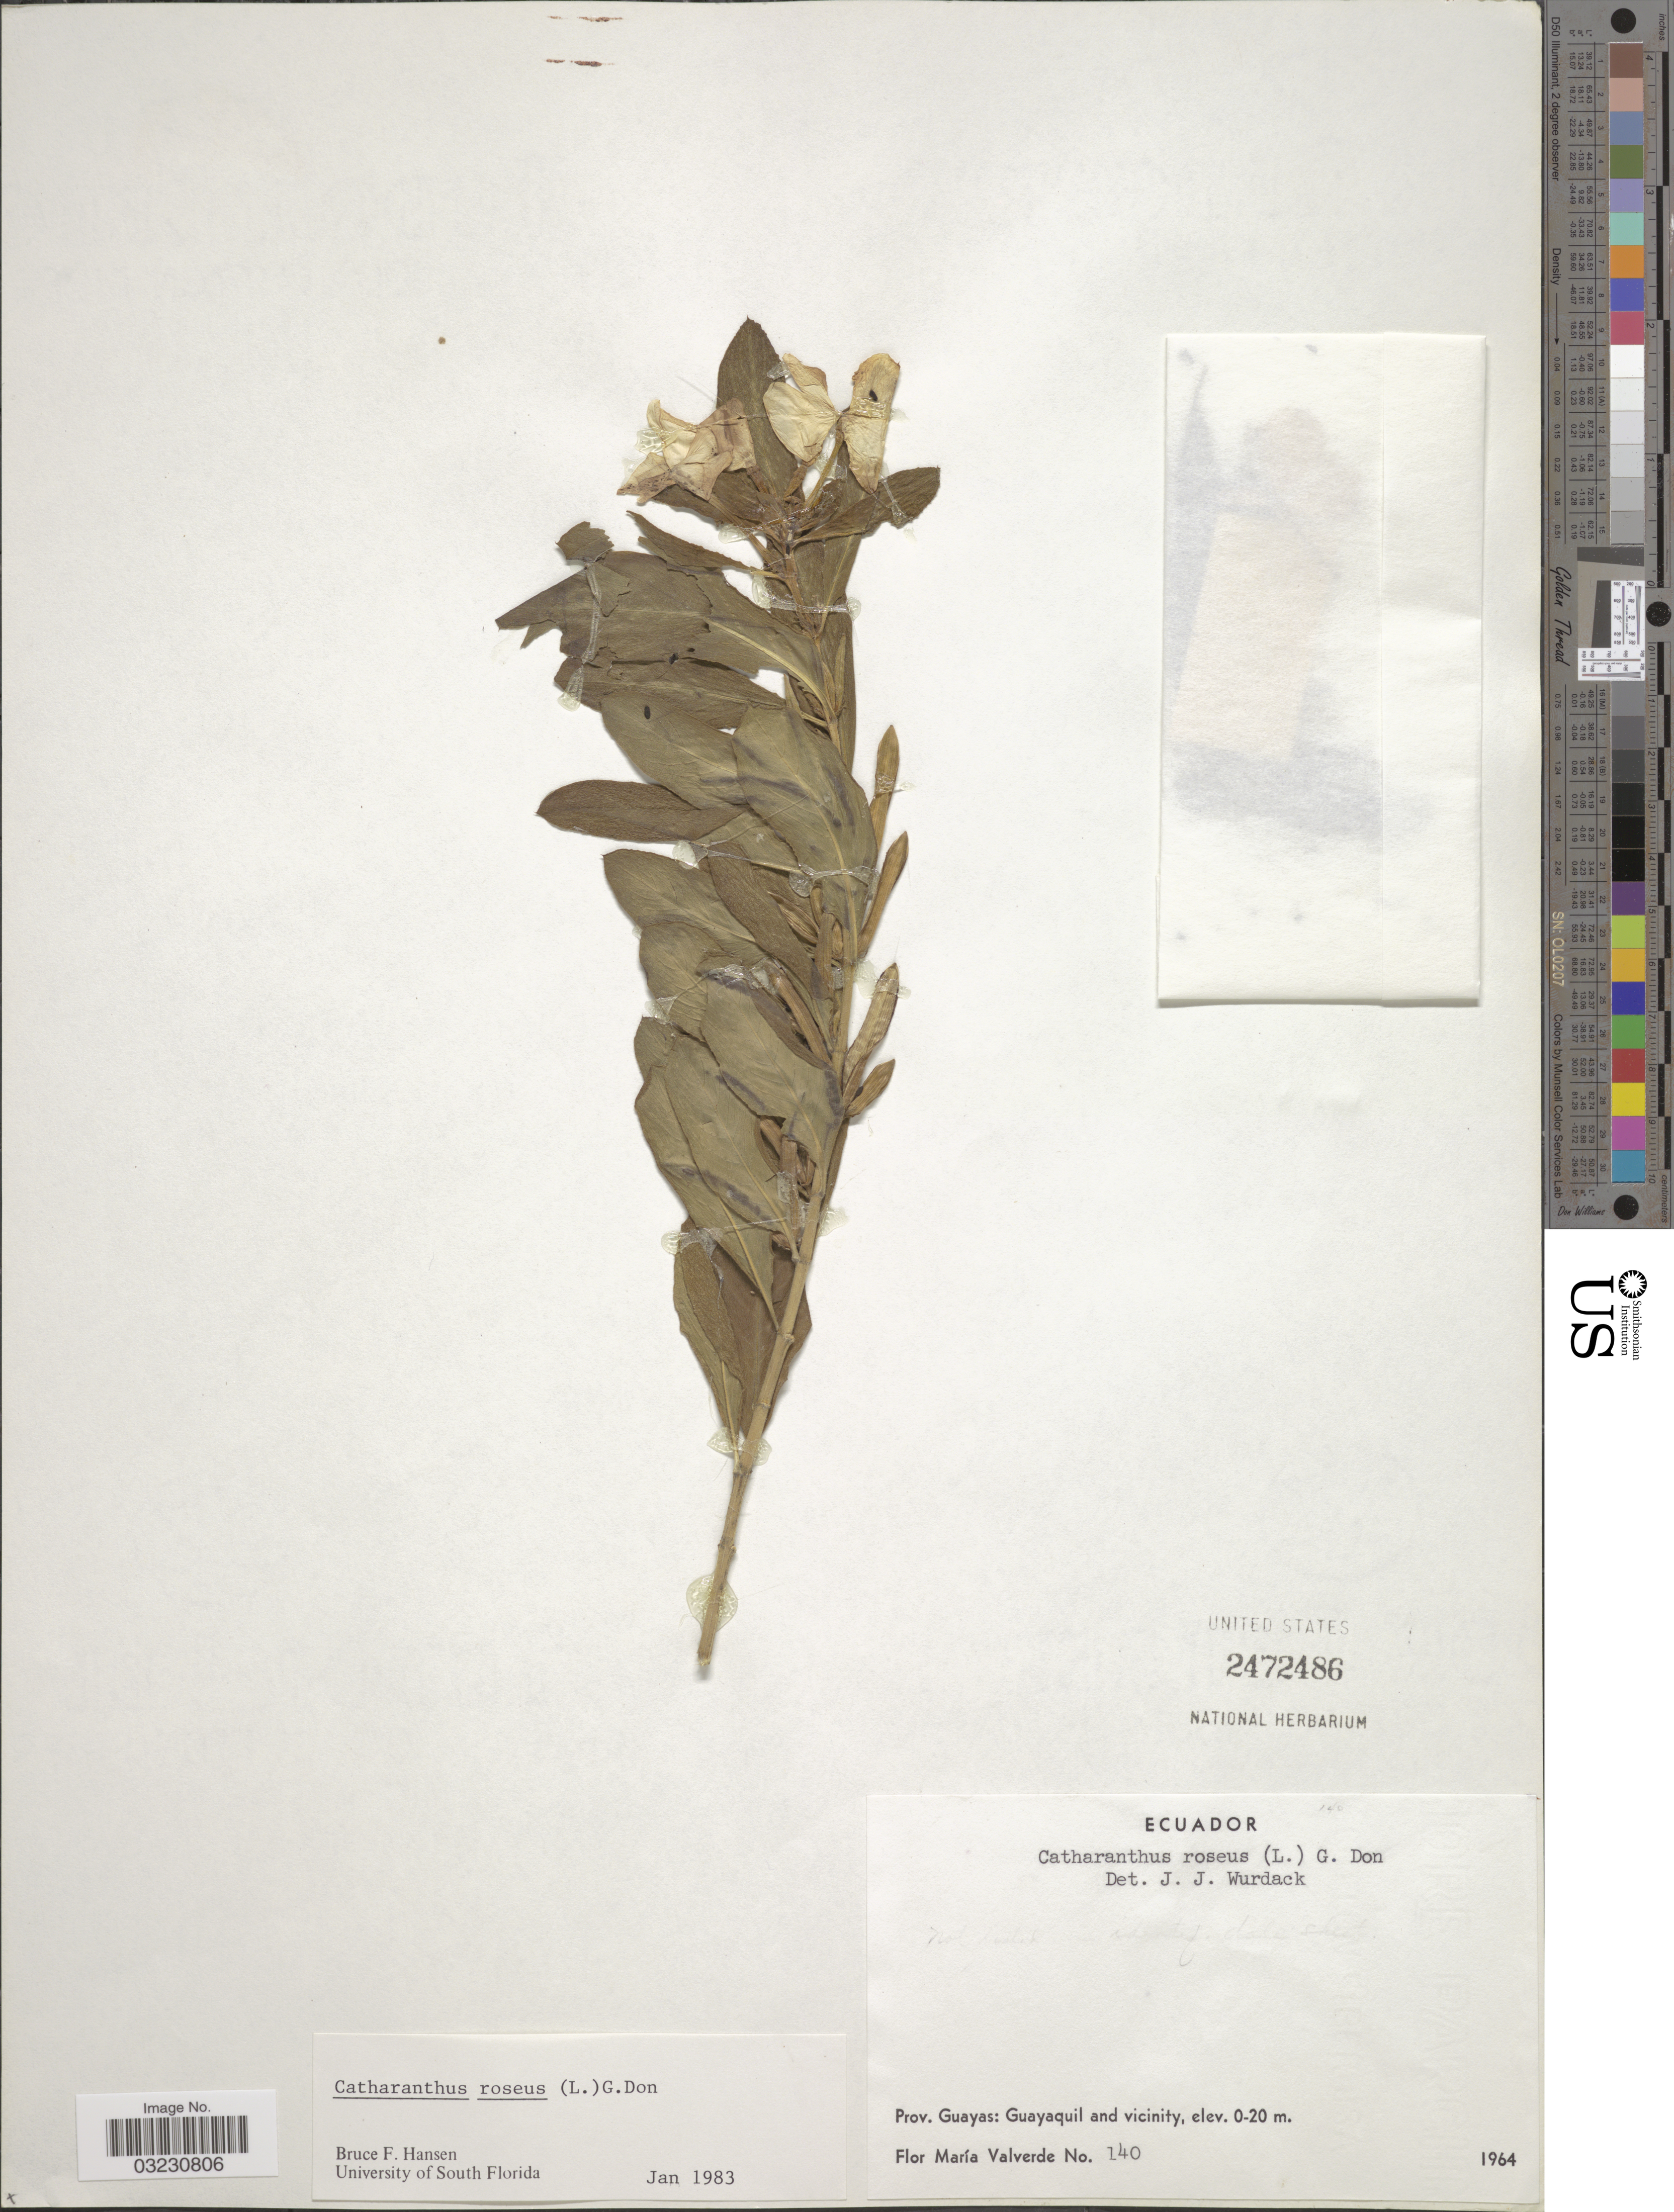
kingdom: Plantae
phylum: Tracheophyta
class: Magnoliopsida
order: Gentianales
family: Apocynaceae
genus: Catharanthus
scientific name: Catharanthus roseus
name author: (L.) G. Don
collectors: F. M. Valverde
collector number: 140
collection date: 1964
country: Ecuador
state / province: Guayas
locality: Guayaquil and vicinity.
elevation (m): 0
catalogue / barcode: US 2472486